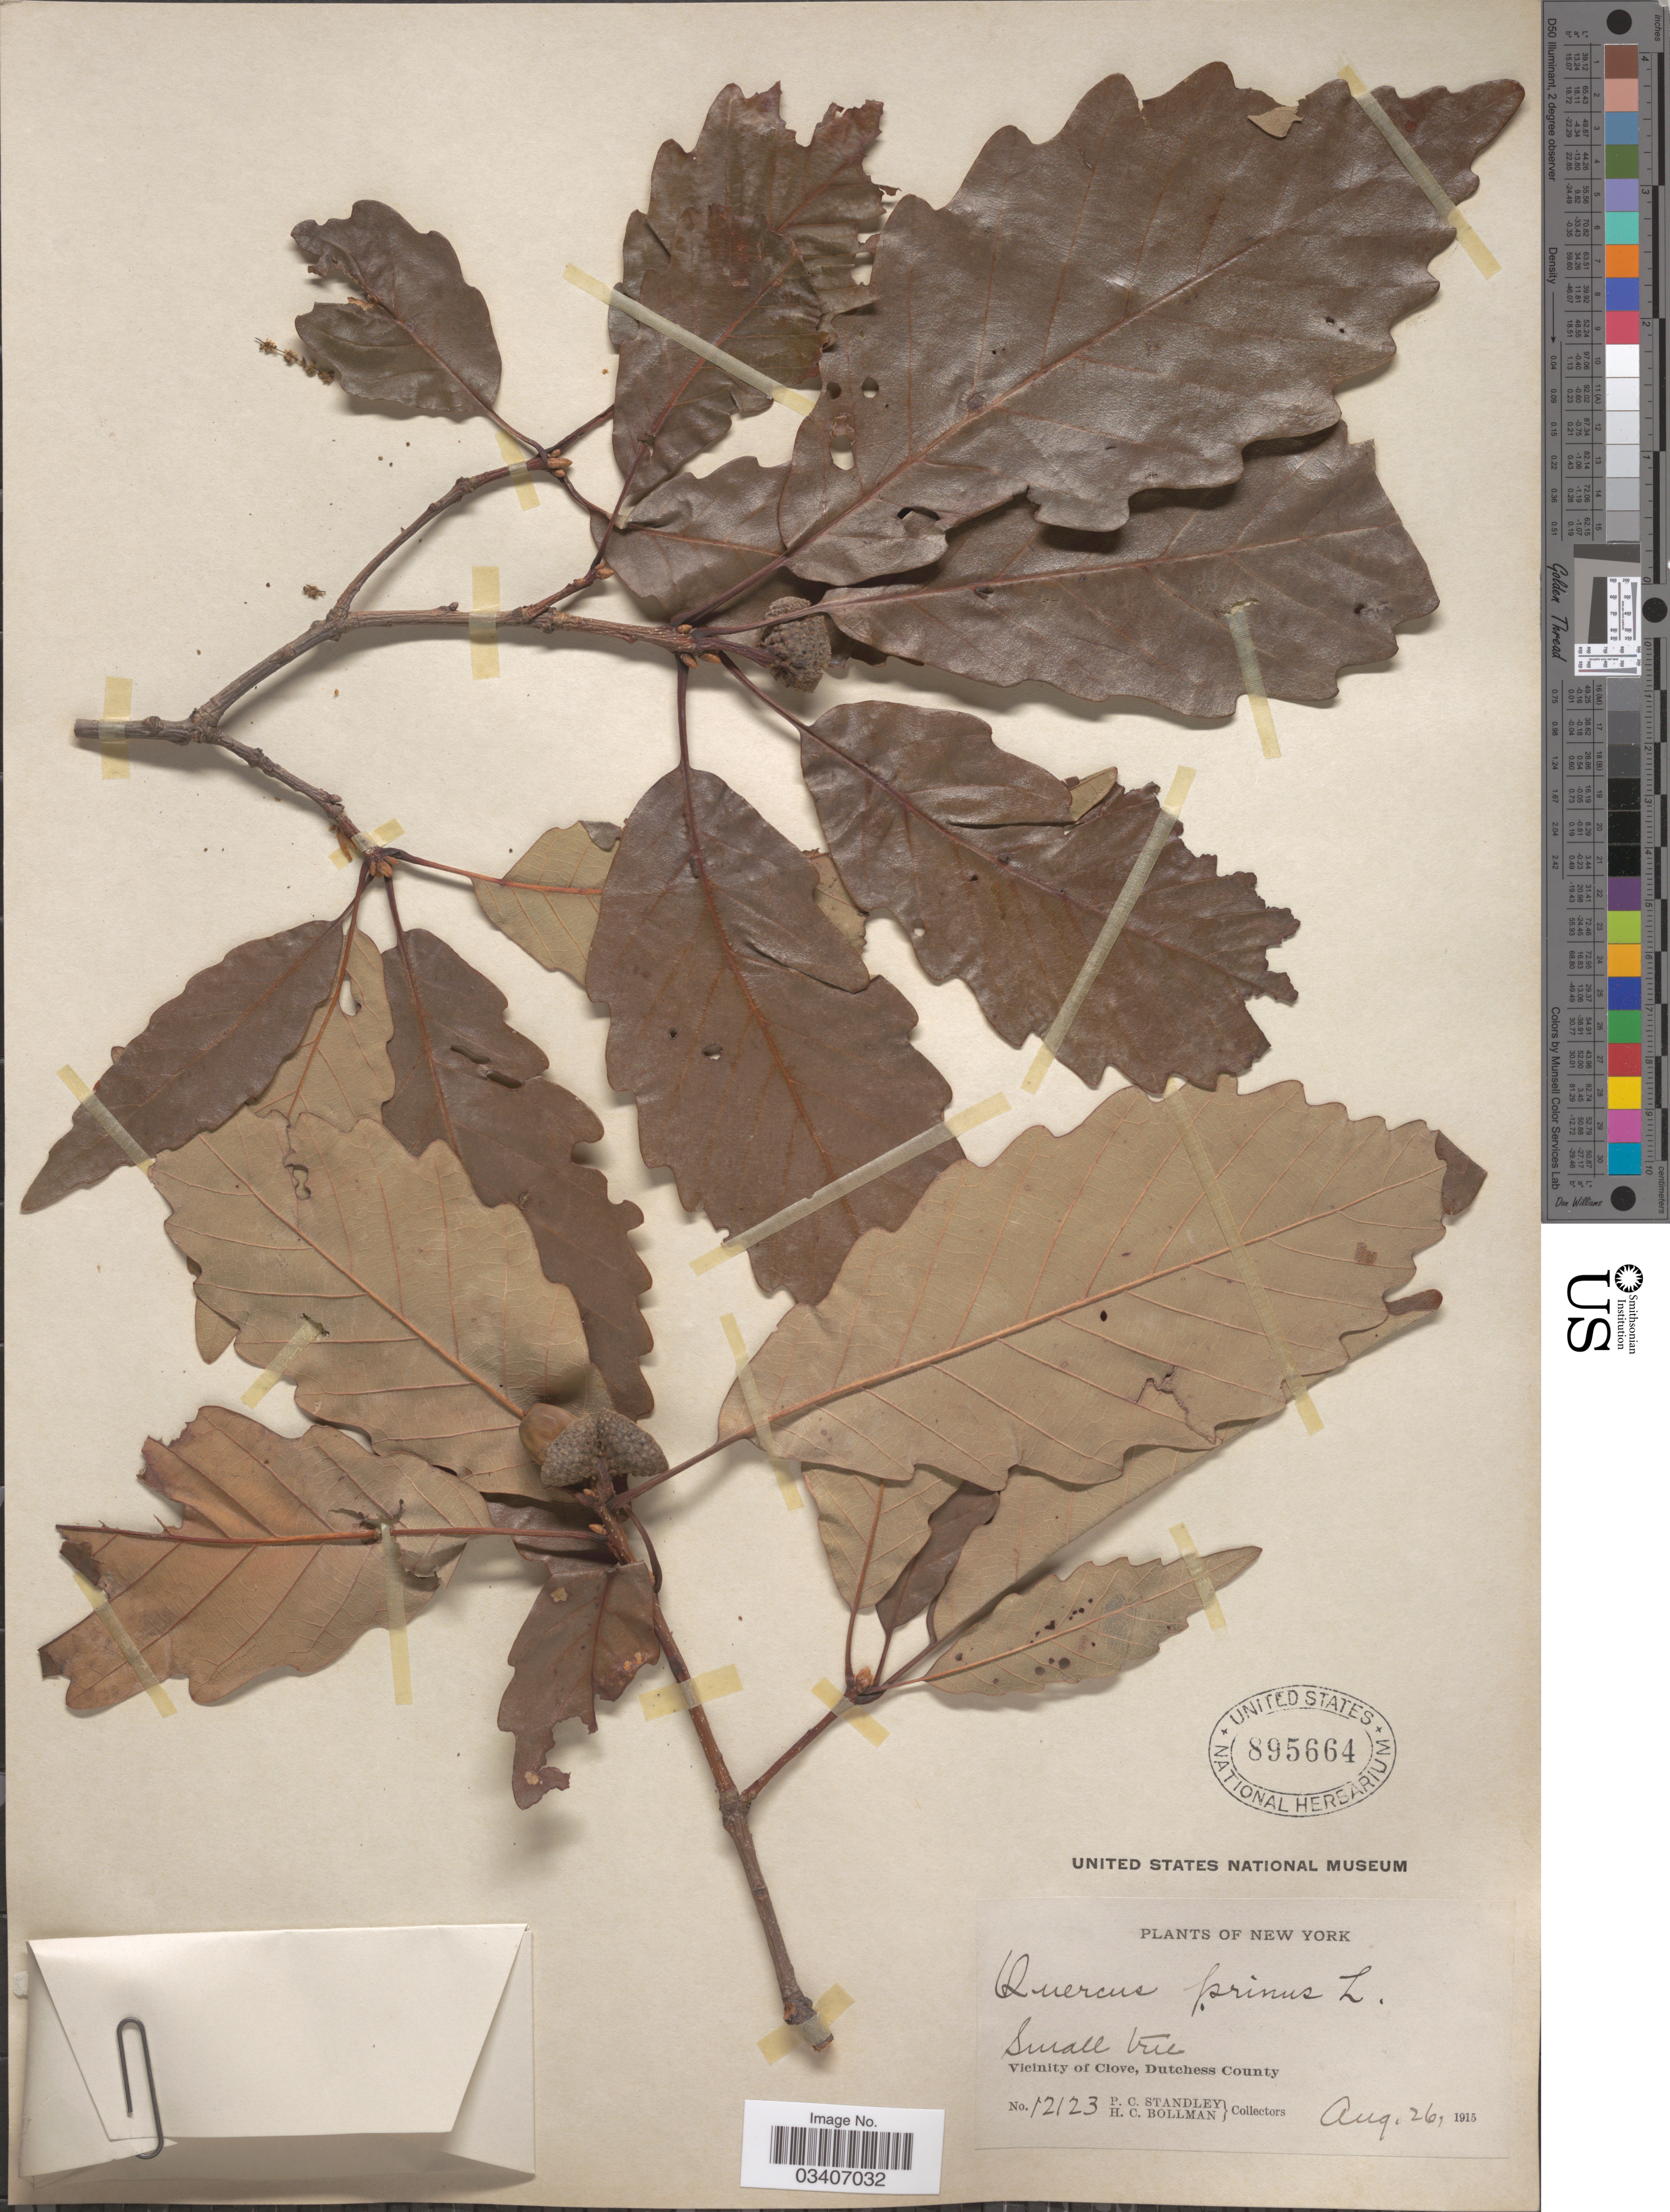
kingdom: Plantae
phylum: Tracheophyta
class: Magnoliopsida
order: Fagales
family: Fagaceae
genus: Quercus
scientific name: Quercus montana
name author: Willd.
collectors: P. C. Standley & H. C. Bollman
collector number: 12123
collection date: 1915-08-26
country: United States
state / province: New York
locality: Vicinity of Clove, Dutchess County.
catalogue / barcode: US 895664